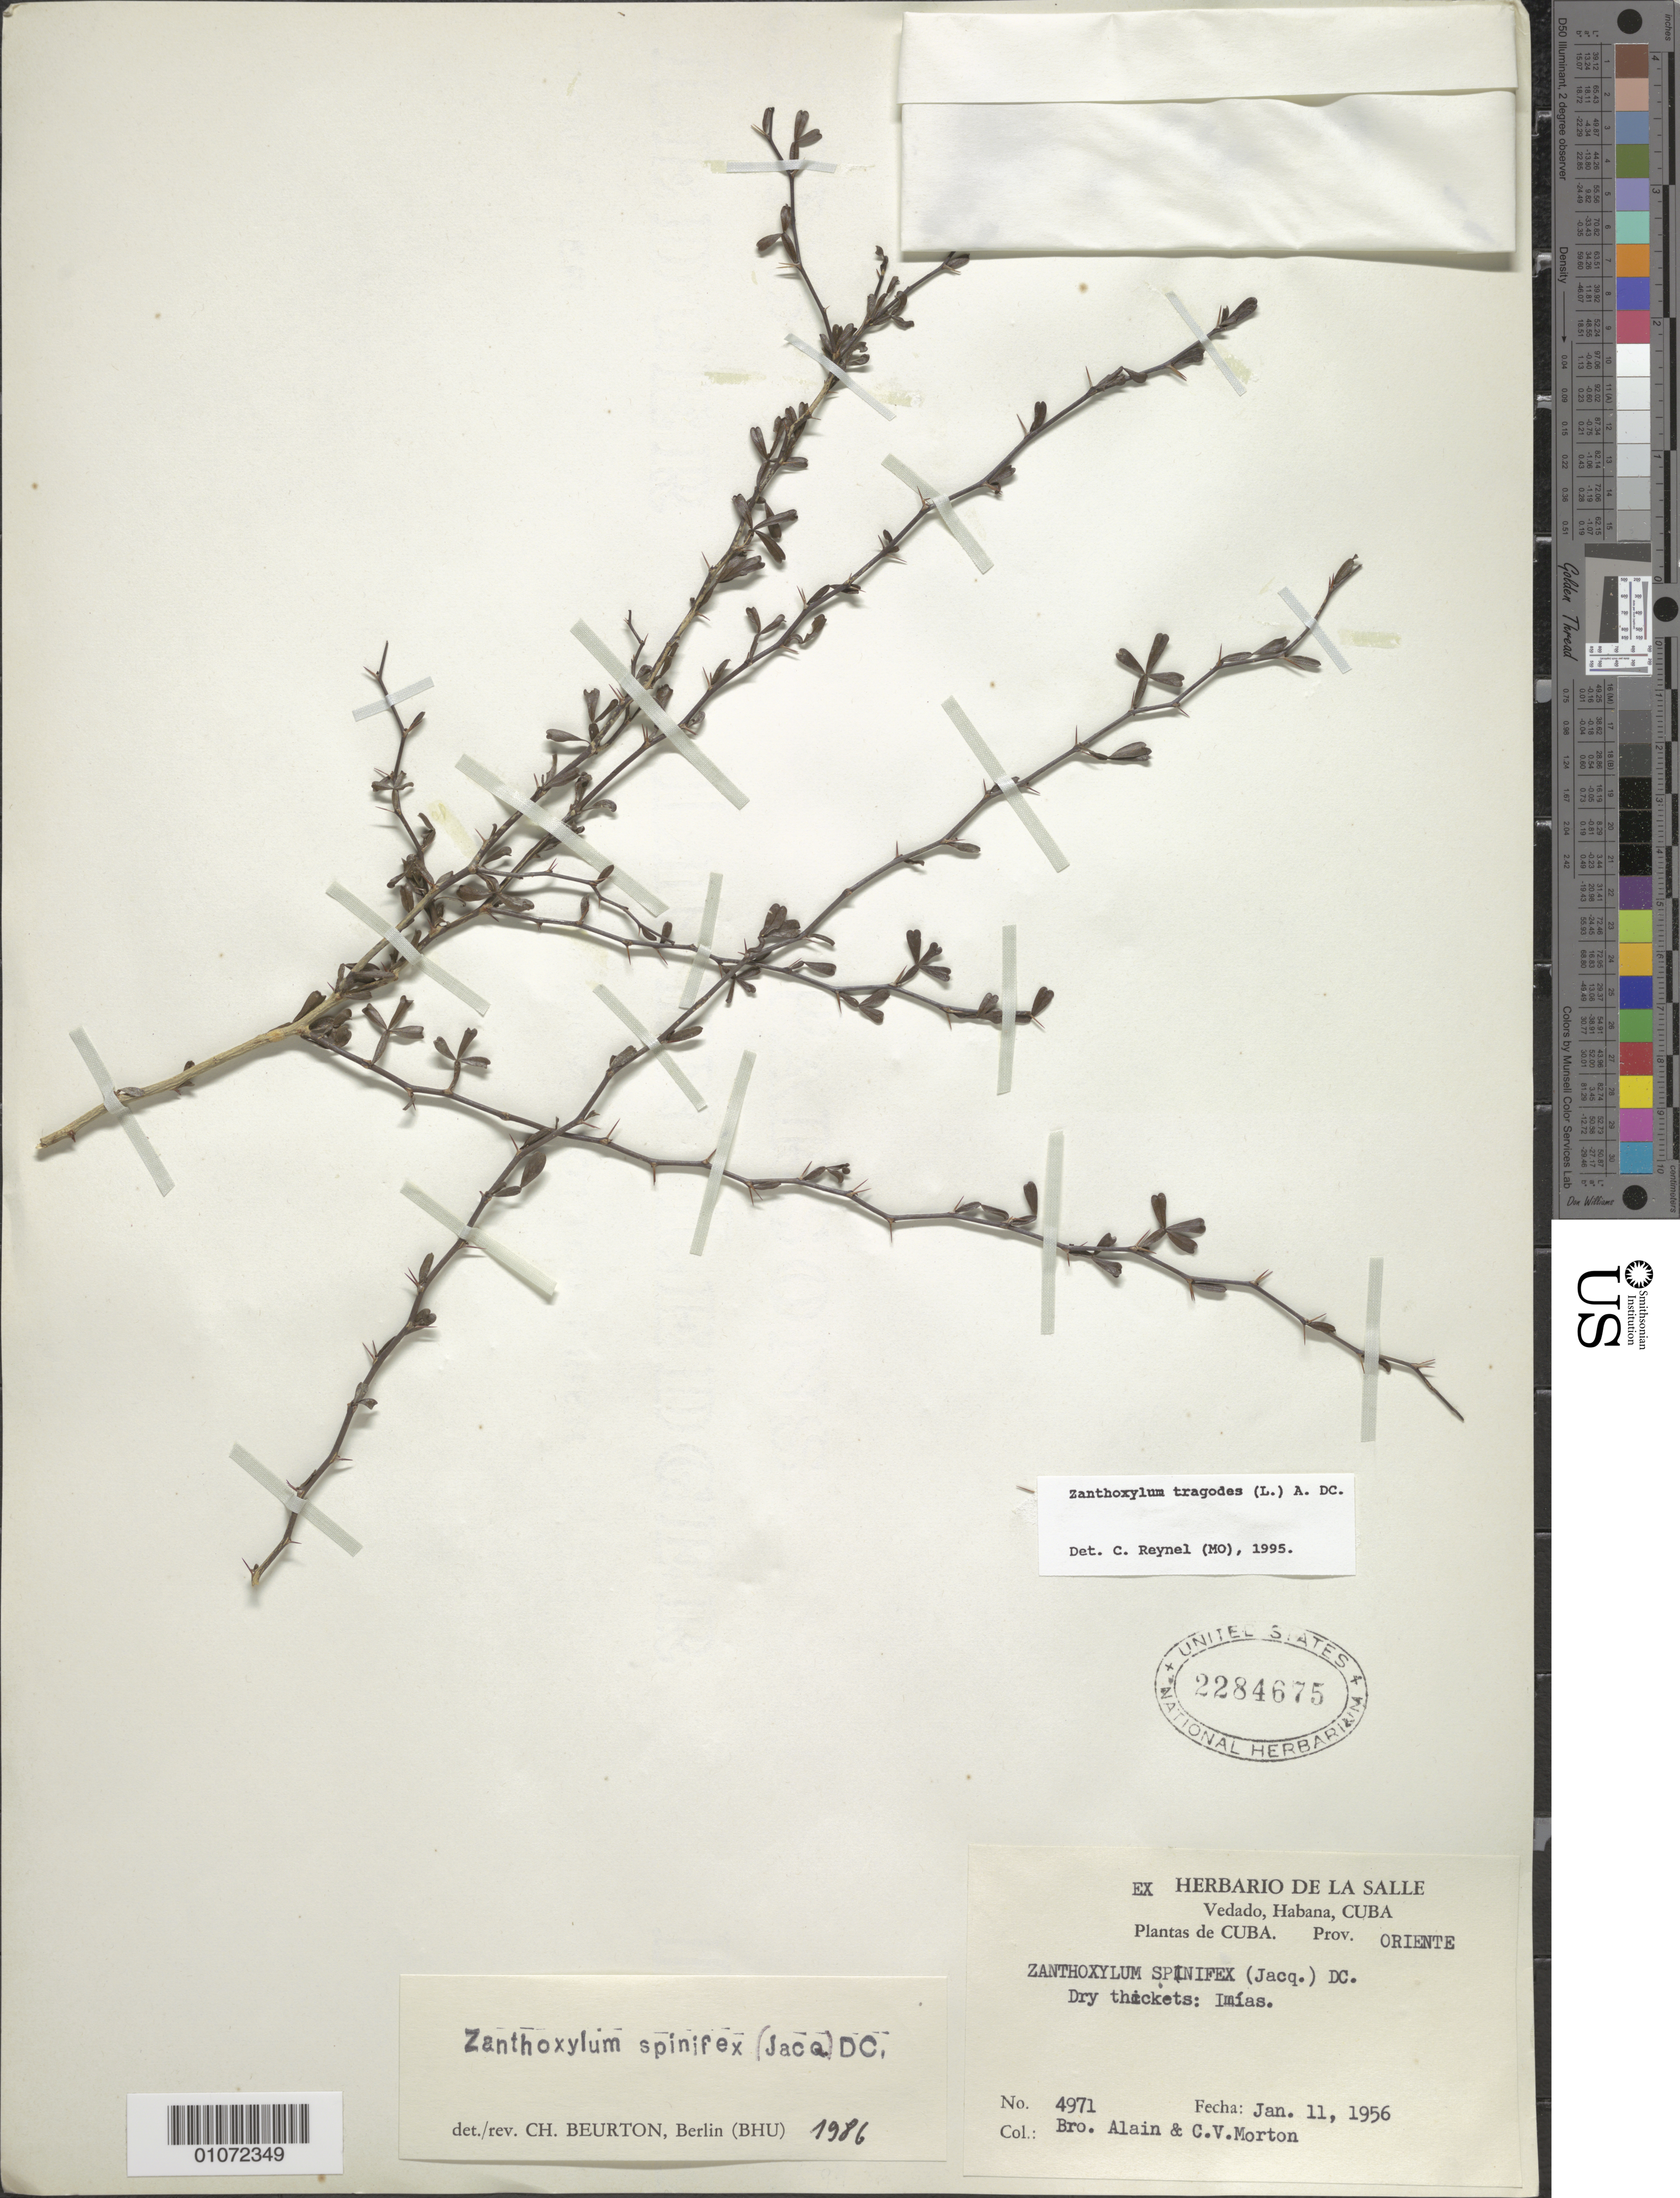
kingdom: Plantae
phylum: Tracheophyta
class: Magnoliopsida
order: Sapindales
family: Rutaceae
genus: Zanthoxylum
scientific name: Zanthoxylum tragodes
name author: (L.) DC.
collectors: A. H. Liogier & C. V. Morton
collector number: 4971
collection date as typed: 11 Jan 1956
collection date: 1956-01-11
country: Cuba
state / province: Guantanamo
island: Cuba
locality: Dry thickets: Imias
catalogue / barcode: US 2284675